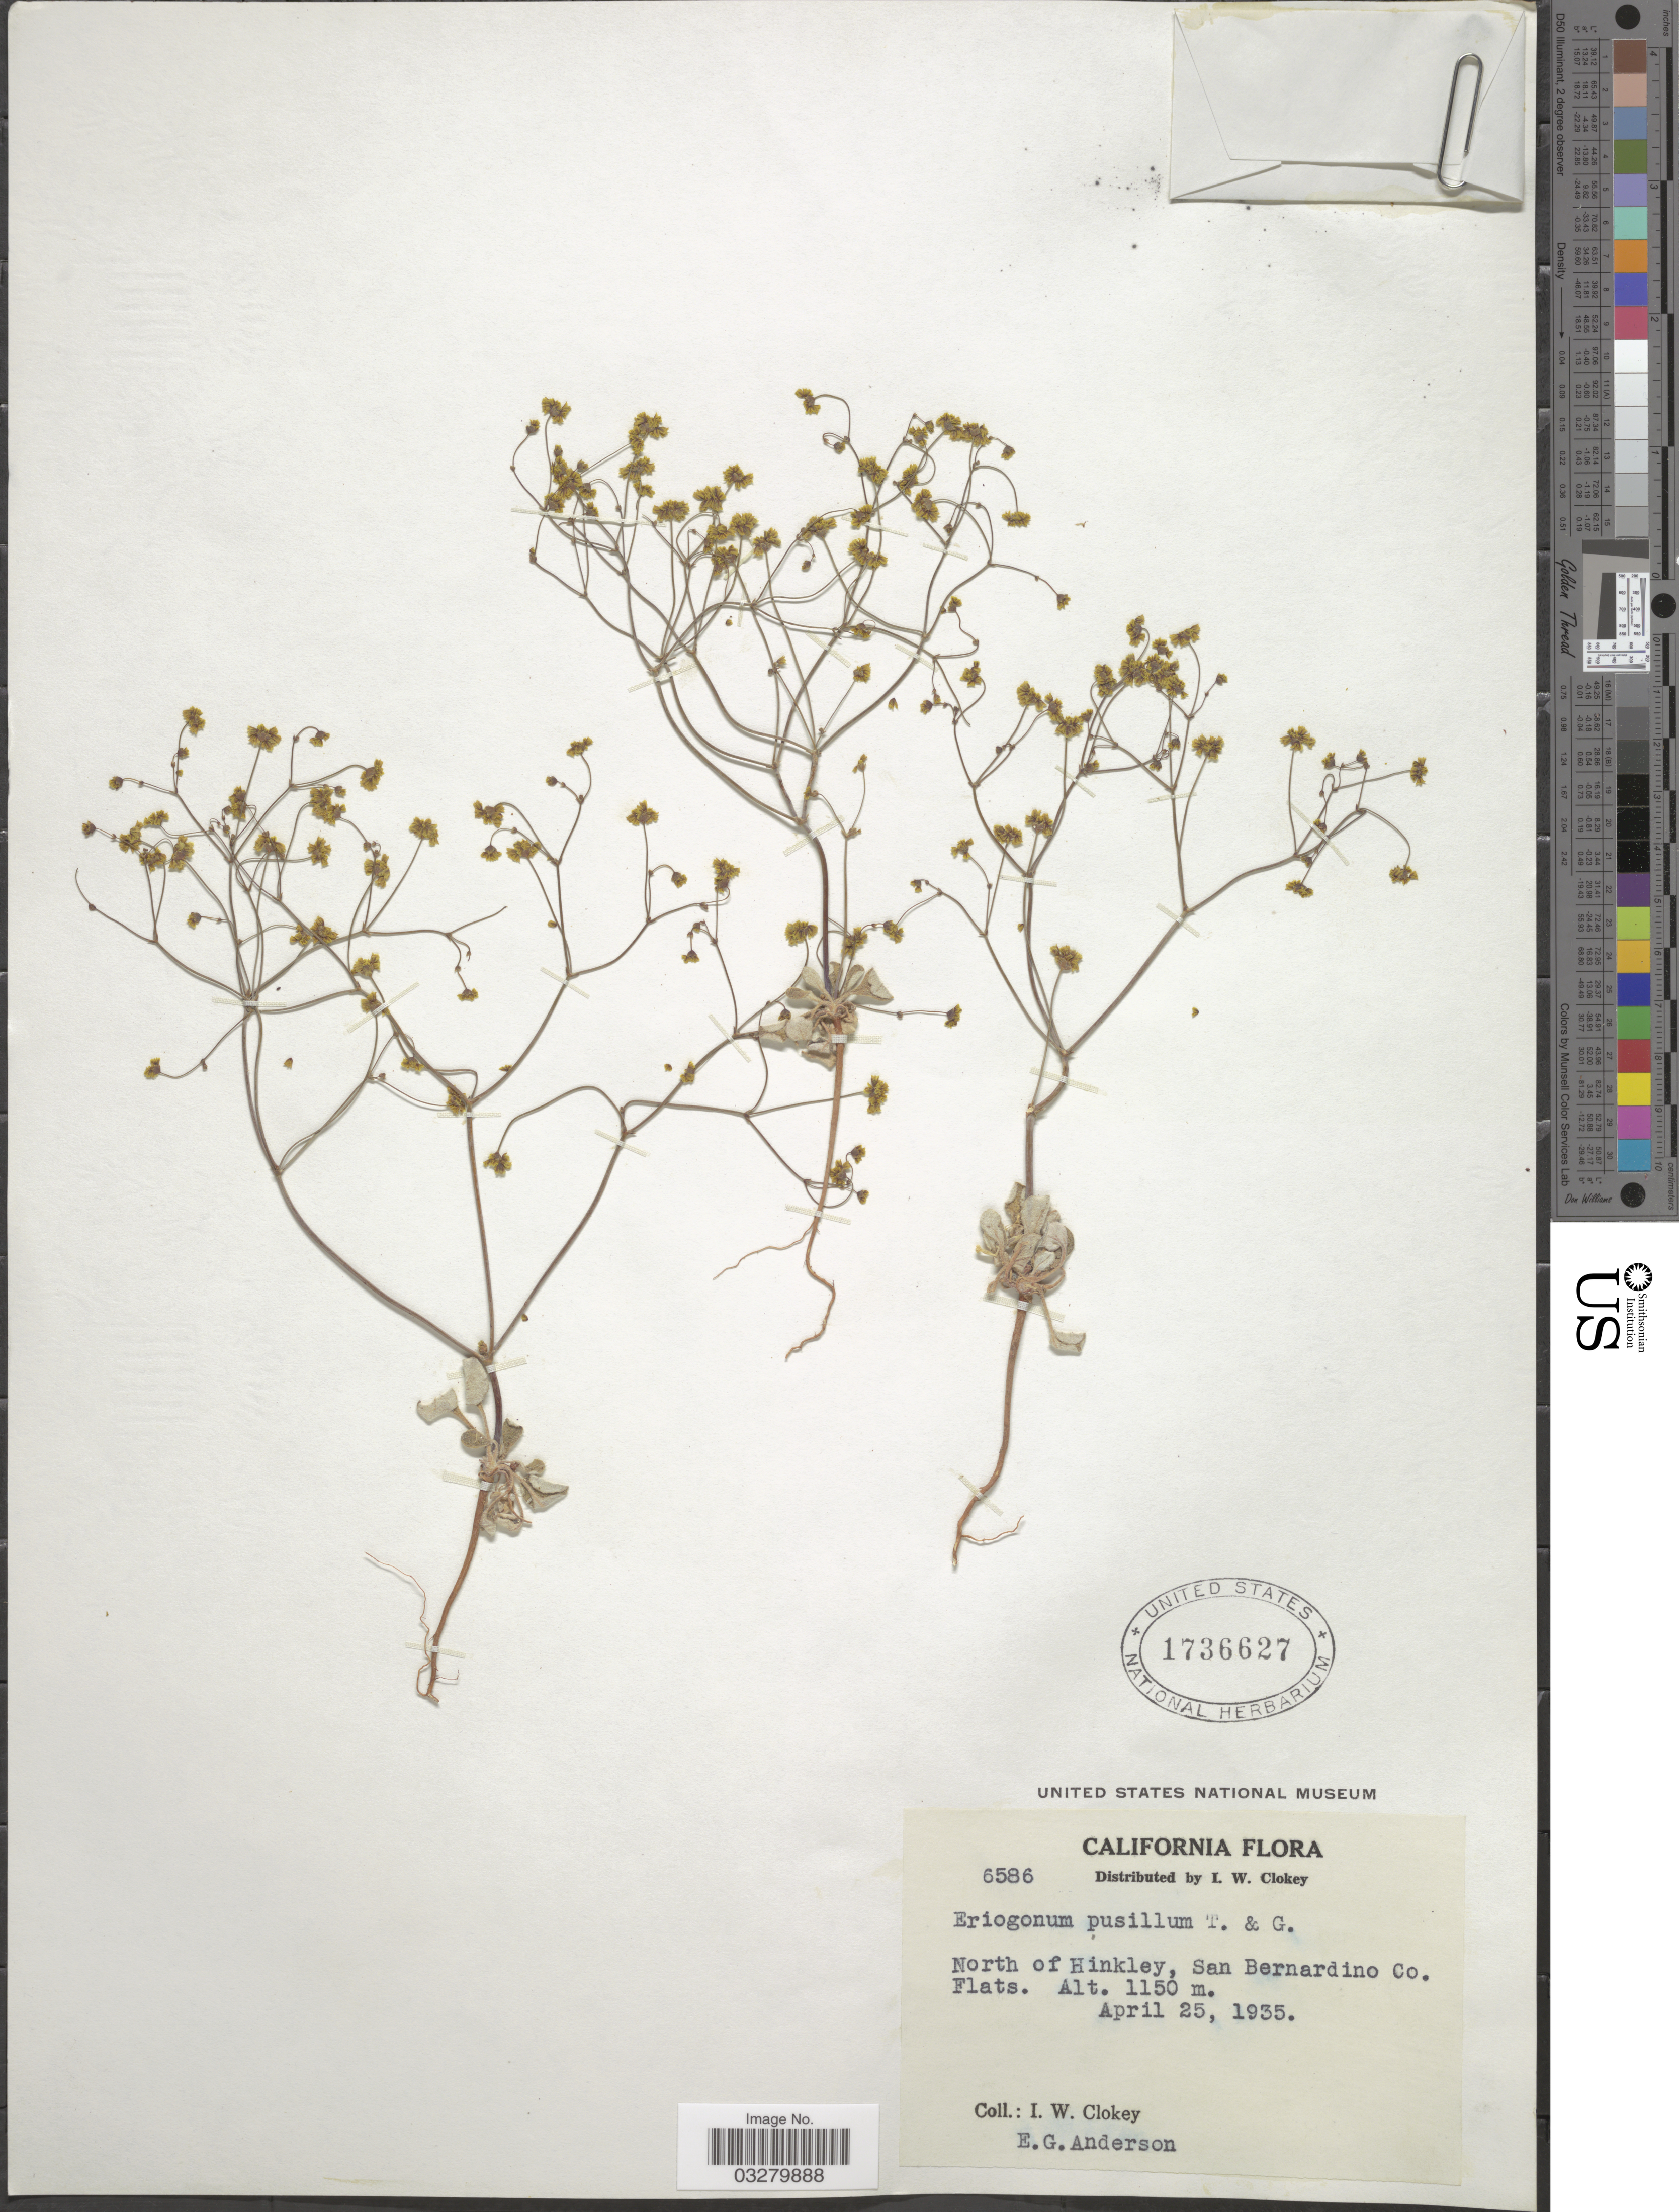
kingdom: Plantae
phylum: Tracheophyta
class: Magnoliopsida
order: Caryophyllales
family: Polygonaceae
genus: Eriogonum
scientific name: Eriogonum pusillum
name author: Torr. & A. Gray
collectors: I. W. Clokey & E. G. Anderson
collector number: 6586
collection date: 1935-04-25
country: United States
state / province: California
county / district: San Bernardino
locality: North of Hinkley, San Bernardino Co.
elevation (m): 1150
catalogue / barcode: US 1736627